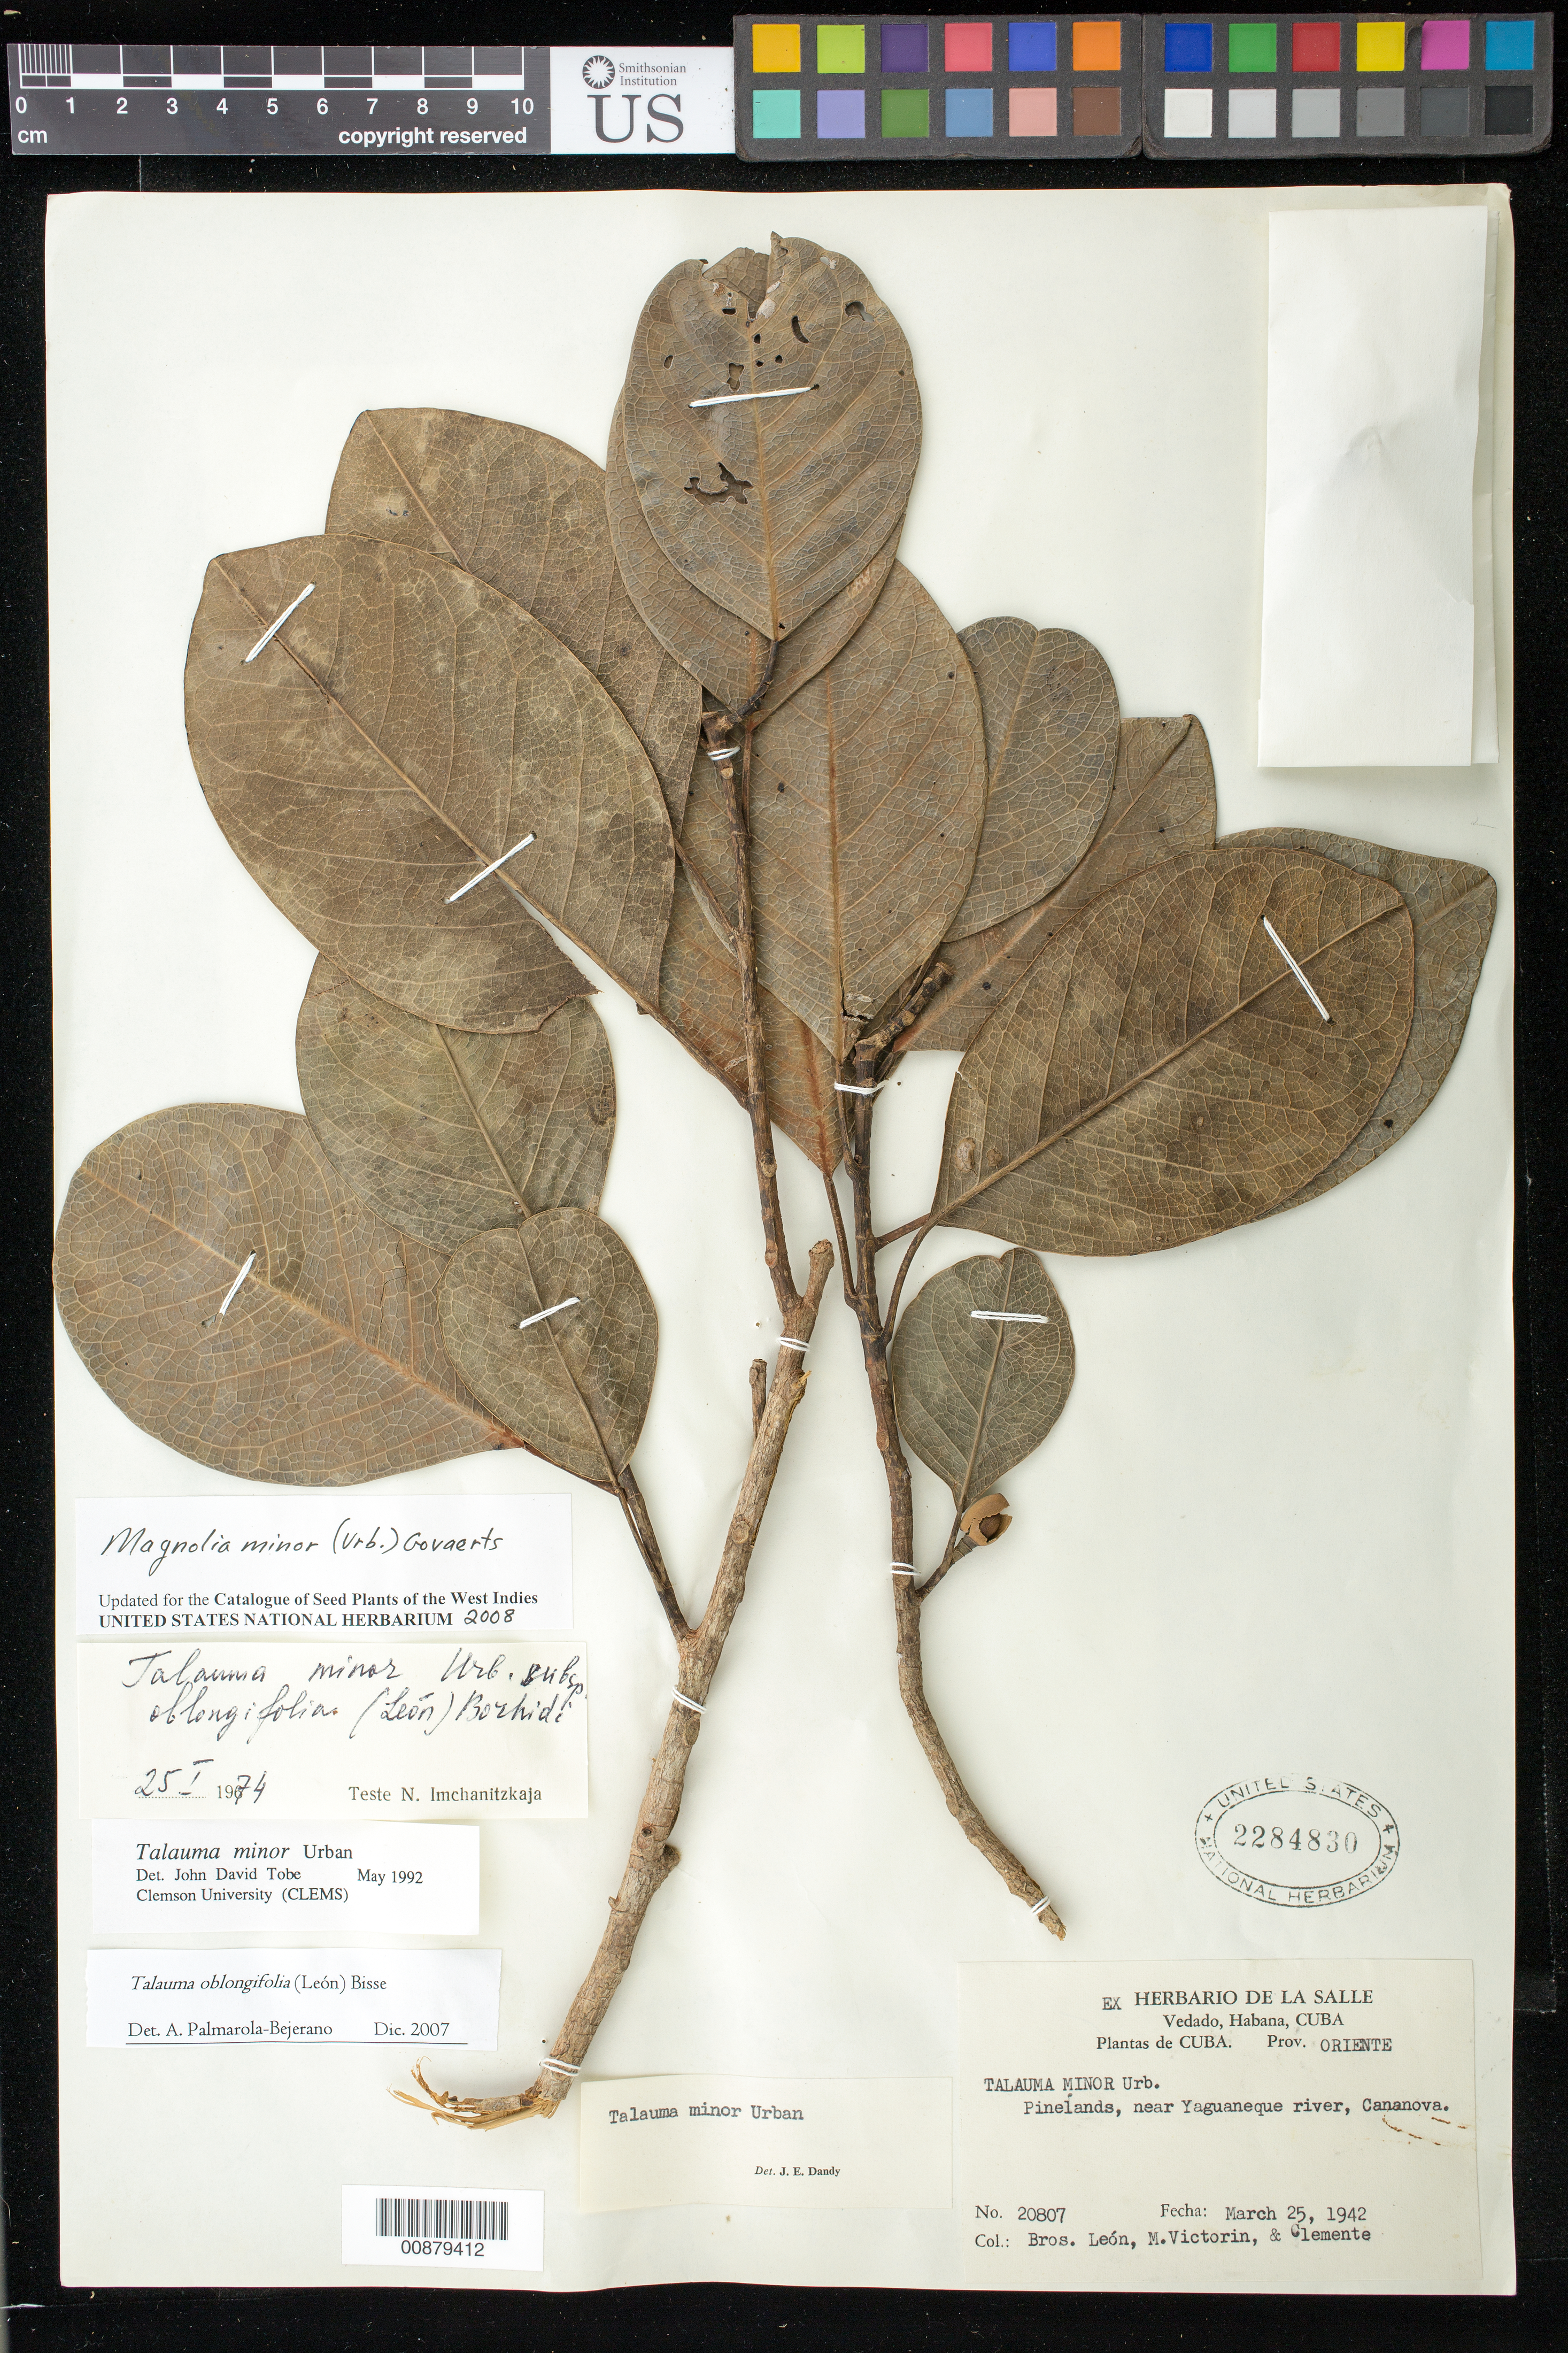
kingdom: Plantae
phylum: Tracheophyta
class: Magnoliopsida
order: Magnoliales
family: Magnoliaceae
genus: Magnolia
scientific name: Magnolia minor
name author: (Urb.) Govaerts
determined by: Cat. Seed Plants West Indies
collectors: Bro. León, F. Victorin & Bro. Clemente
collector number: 23050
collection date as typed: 25 Mar 1942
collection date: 1942-03-25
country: Cuba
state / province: Oriente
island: Cuba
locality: near Yaguaneque River, Cananova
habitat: Pinelands.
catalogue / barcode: US 2284830